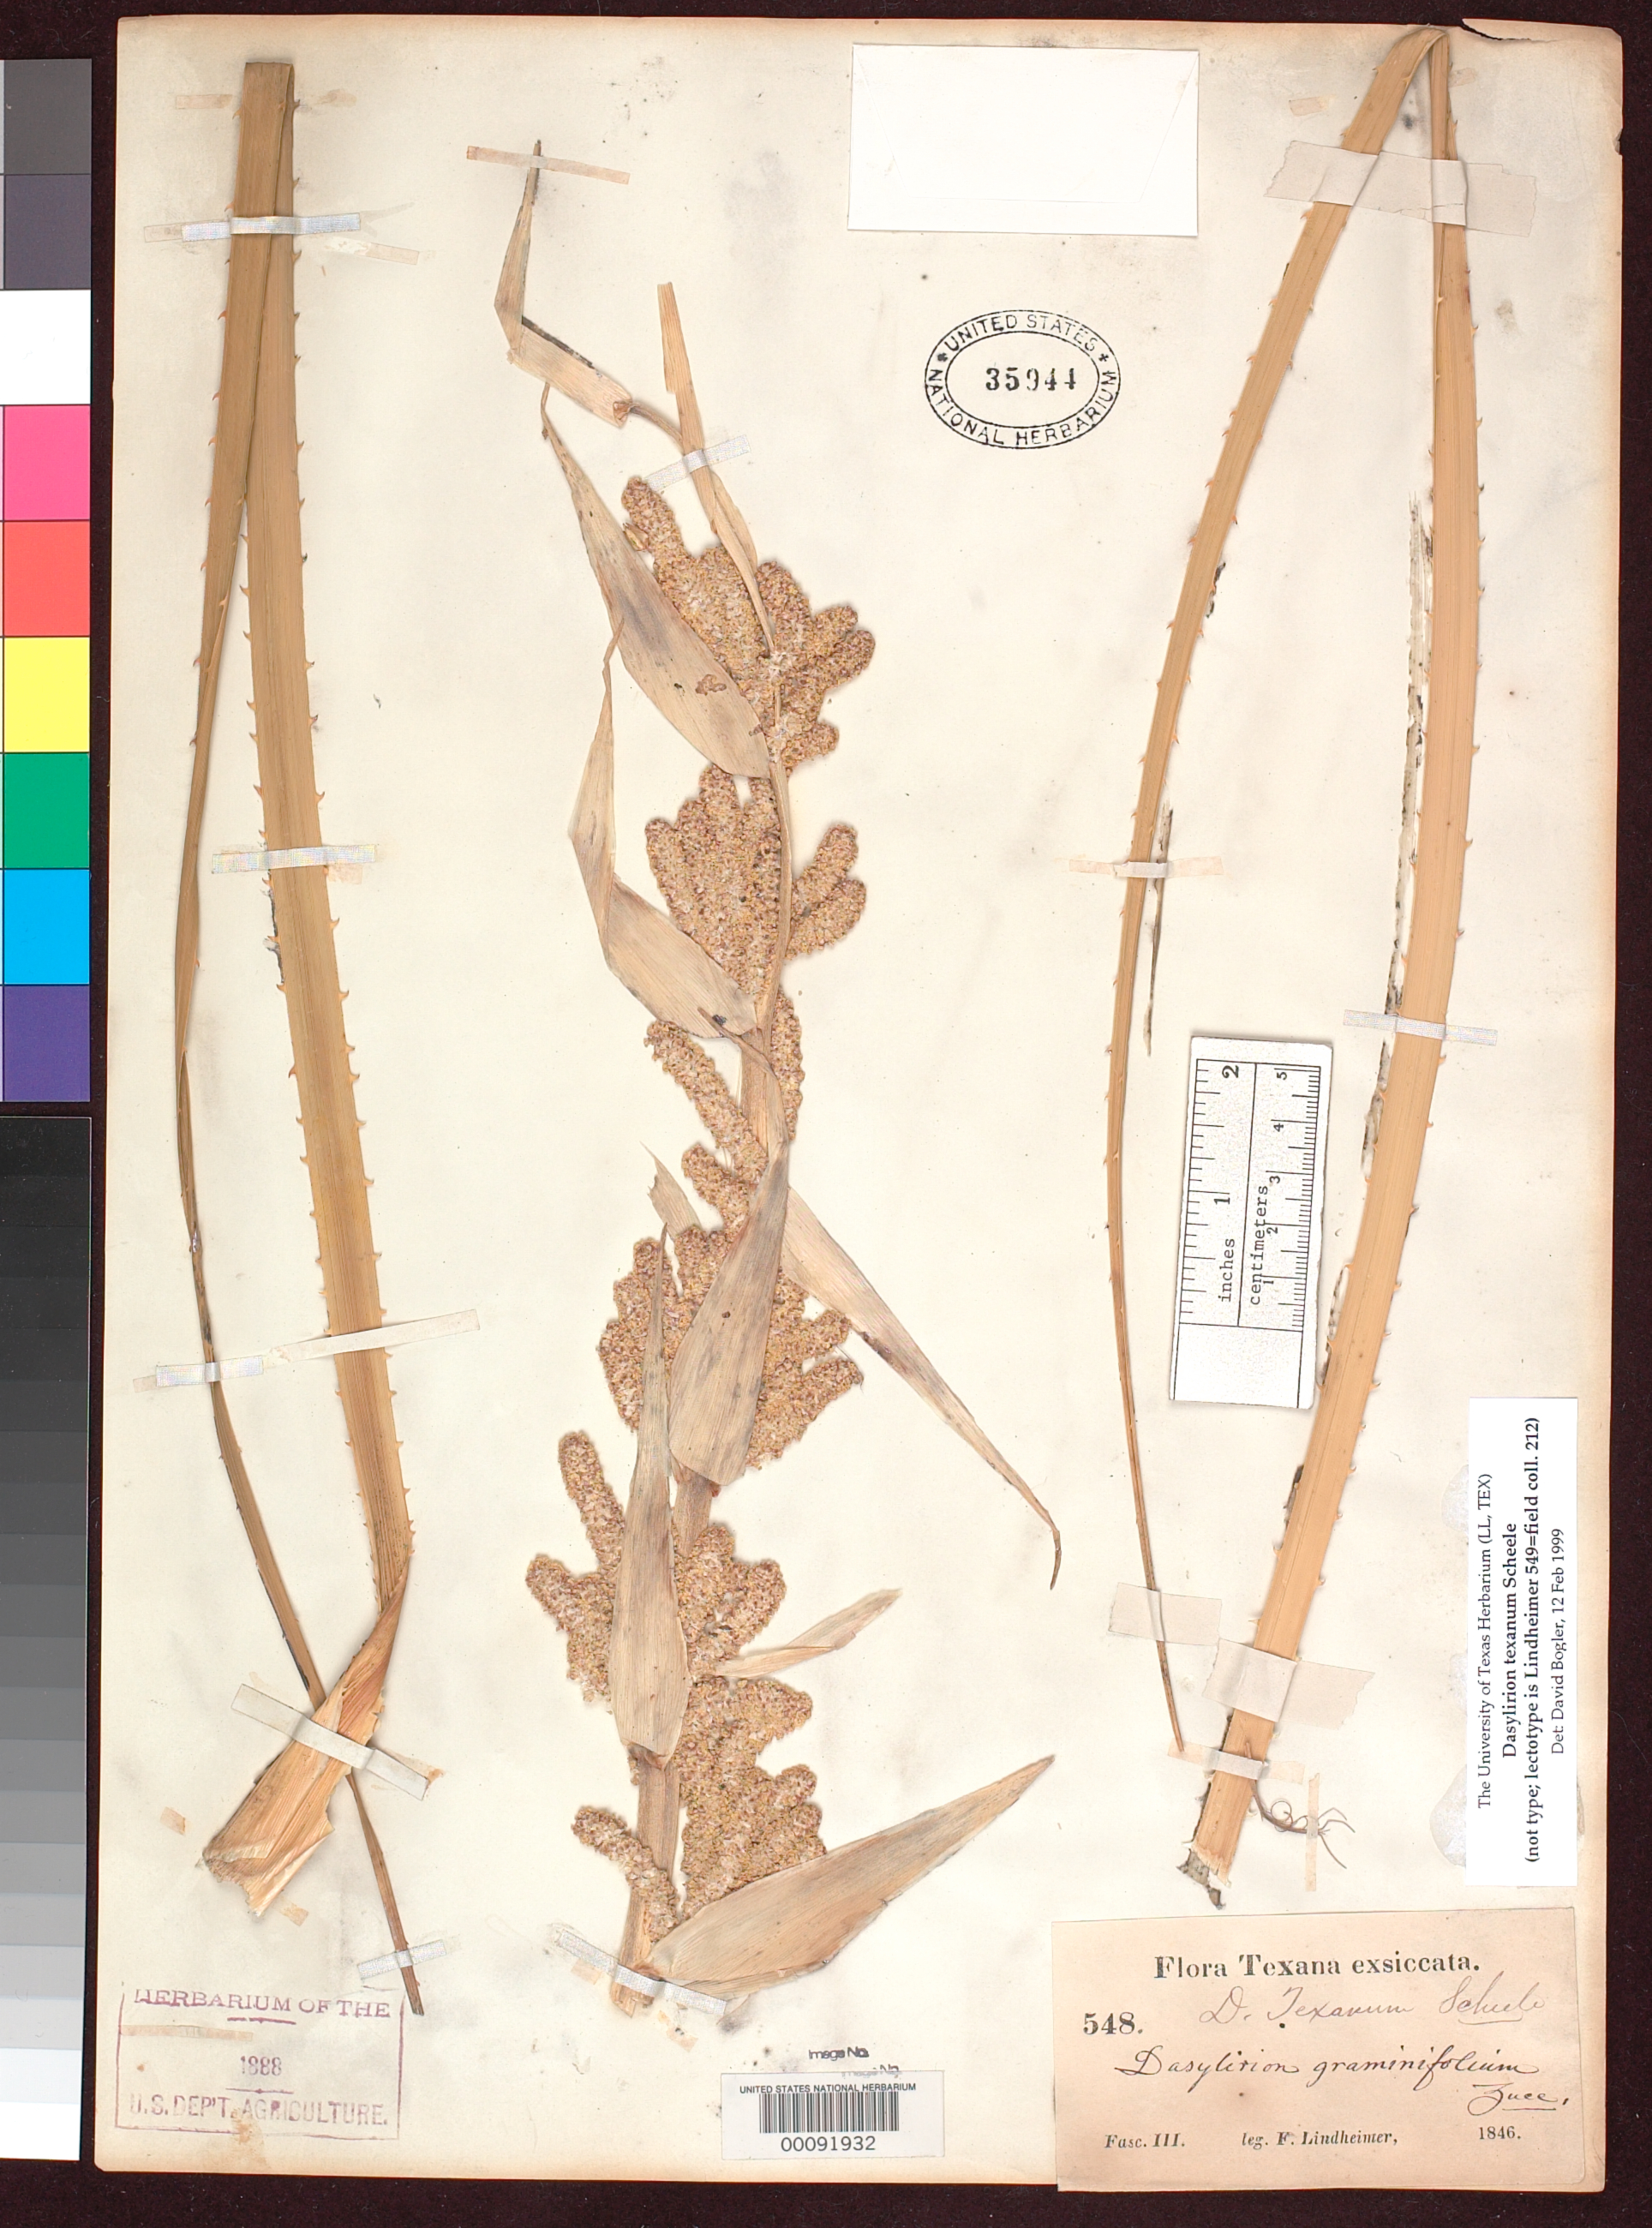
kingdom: Plantae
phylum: Tracheophyta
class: Liliopsida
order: Asparagales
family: Asparagaceae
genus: Dasylirion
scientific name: Dasylirion texanum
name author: Scheele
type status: Type Collection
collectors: F. J. Lindheimer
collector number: III 548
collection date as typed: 1846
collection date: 1846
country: United States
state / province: Texas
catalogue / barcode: US 35944